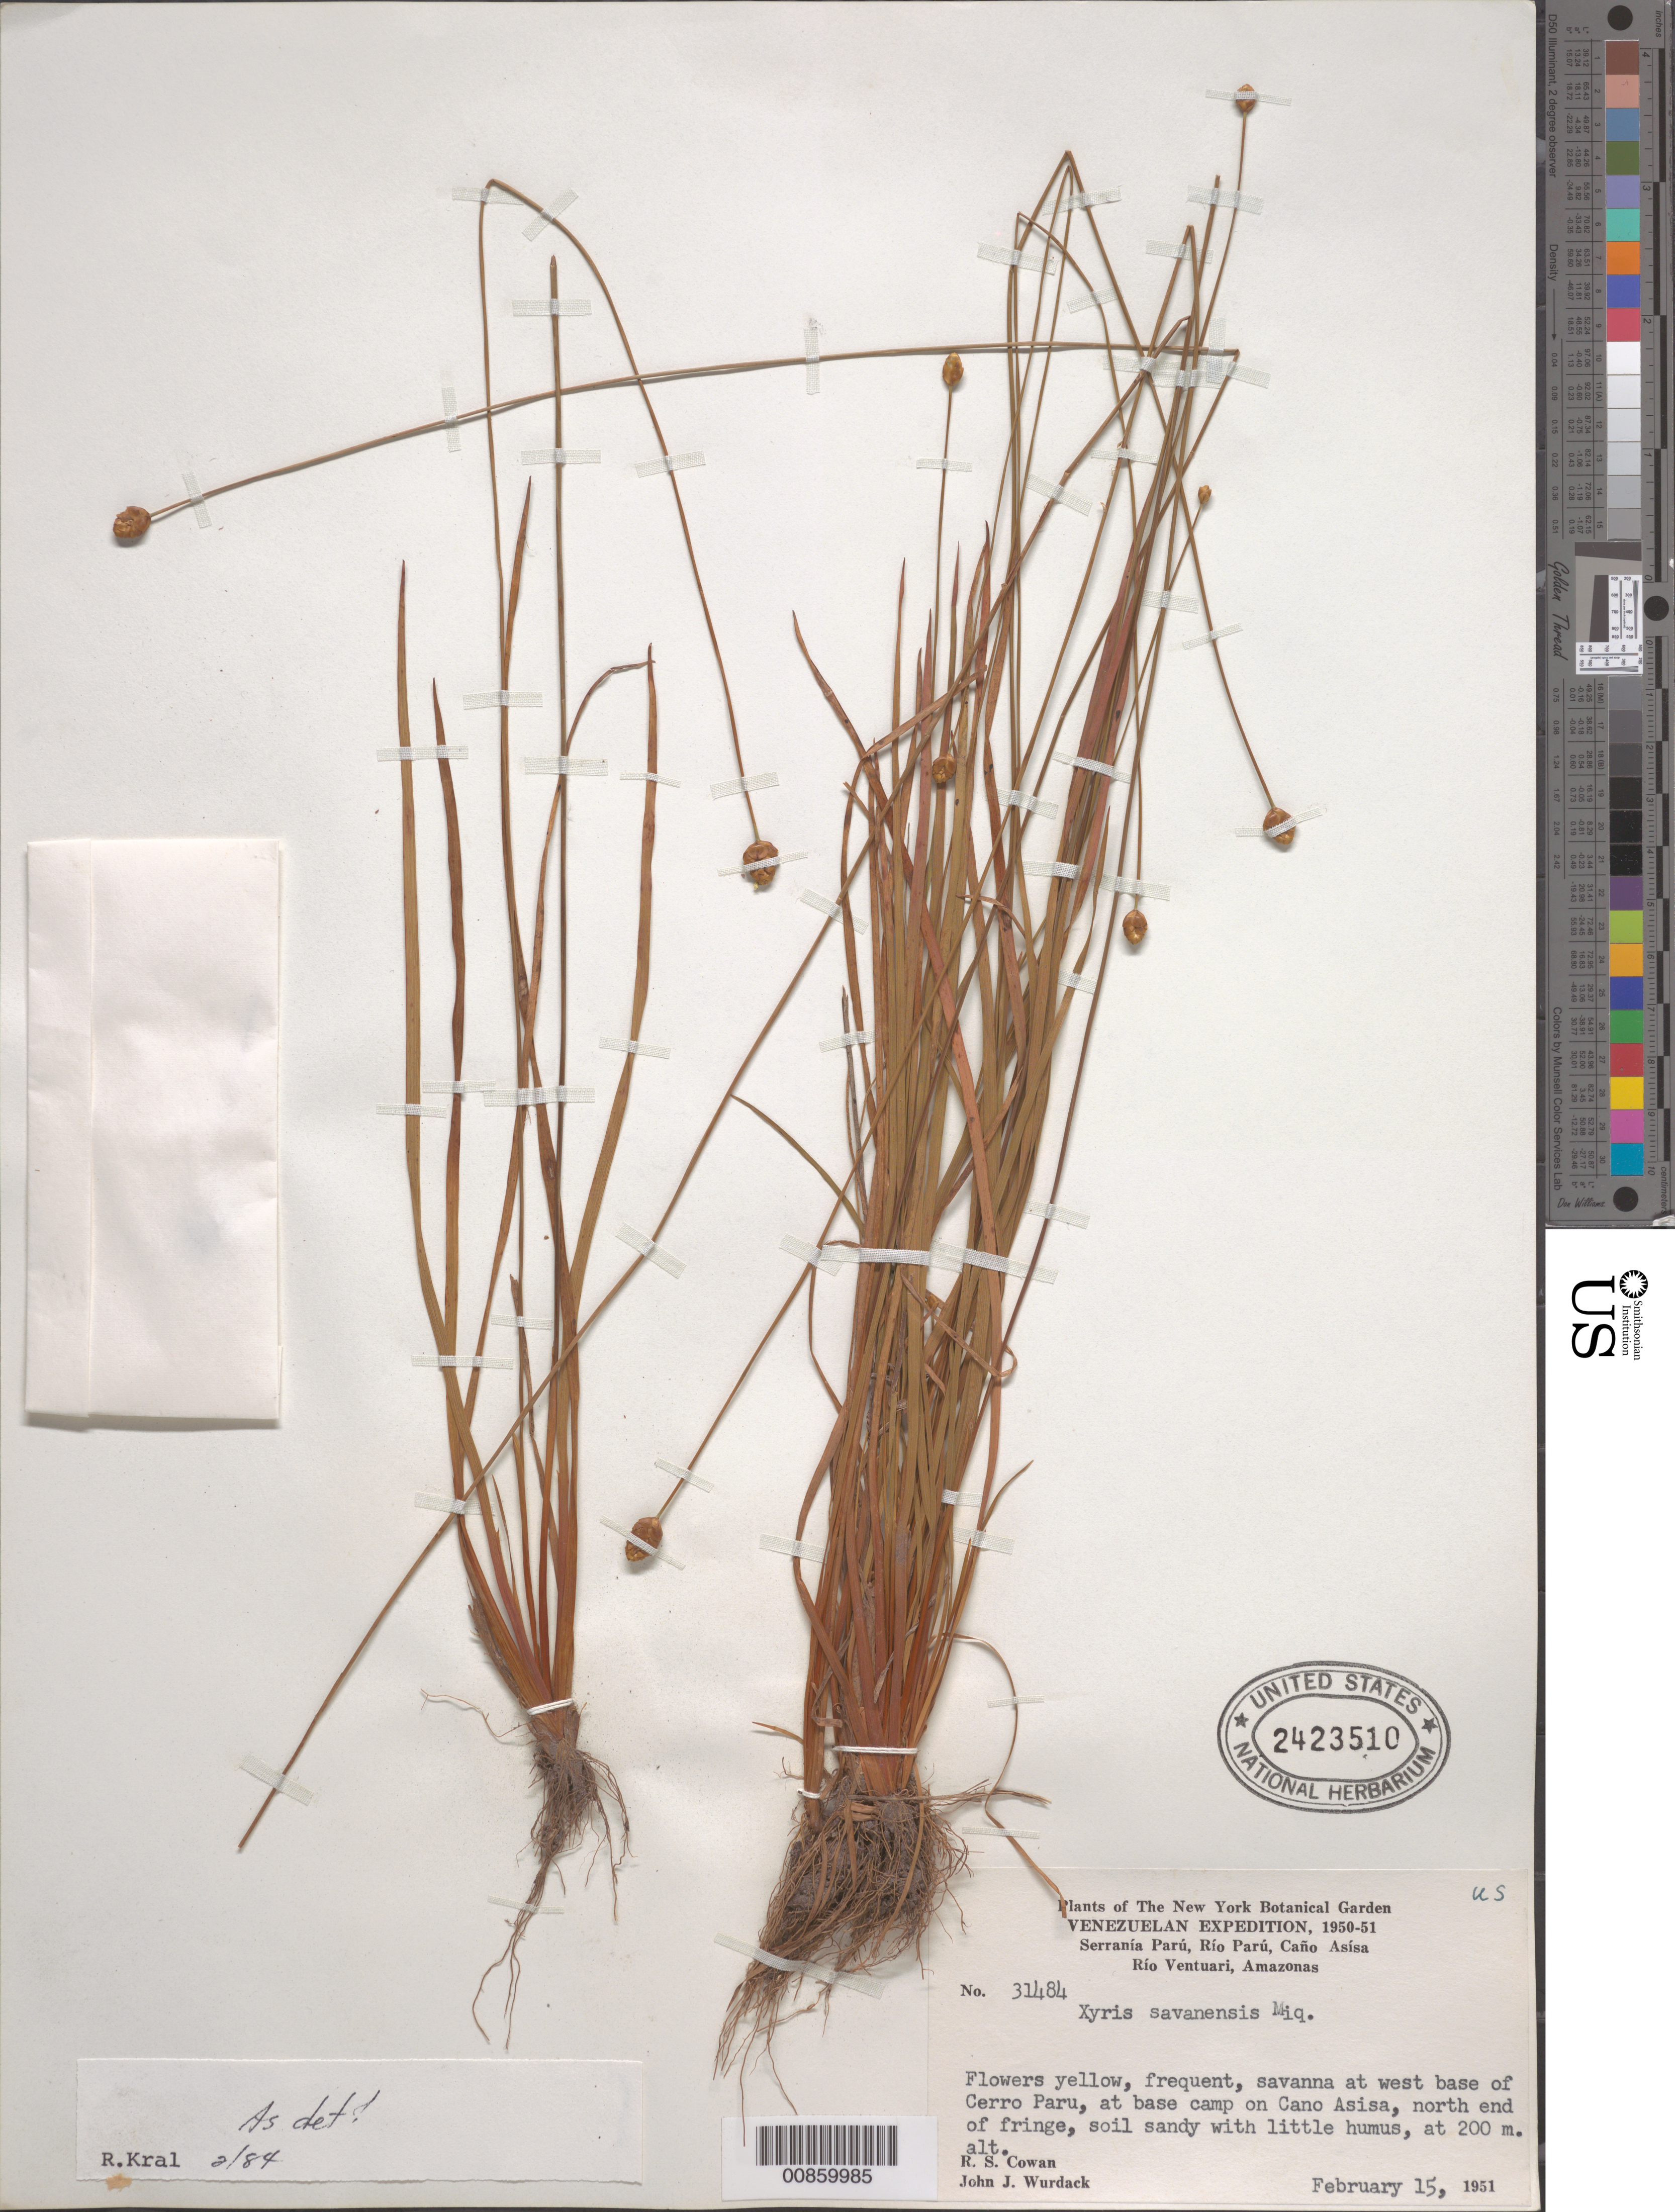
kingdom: Plantae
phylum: Tracheophyta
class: Liliopsida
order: Poales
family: Xyridaceae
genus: Xyris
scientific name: Xyris savanensis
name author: Miq.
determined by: Kral, Robert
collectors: R. S. Cowan & J. J. Wurdack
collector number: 31484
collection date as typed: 15-Feb-51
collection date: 1951-02-15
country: Venezuela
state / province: Amazonas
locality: Serranía Parú, Río Parú, Río Ventuari, west base of Cerro Paru at base camp on Caño Asisa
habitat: Savanna; north end of fringe; soil sandy with little humus.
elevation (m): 200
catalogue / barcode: US 2423510